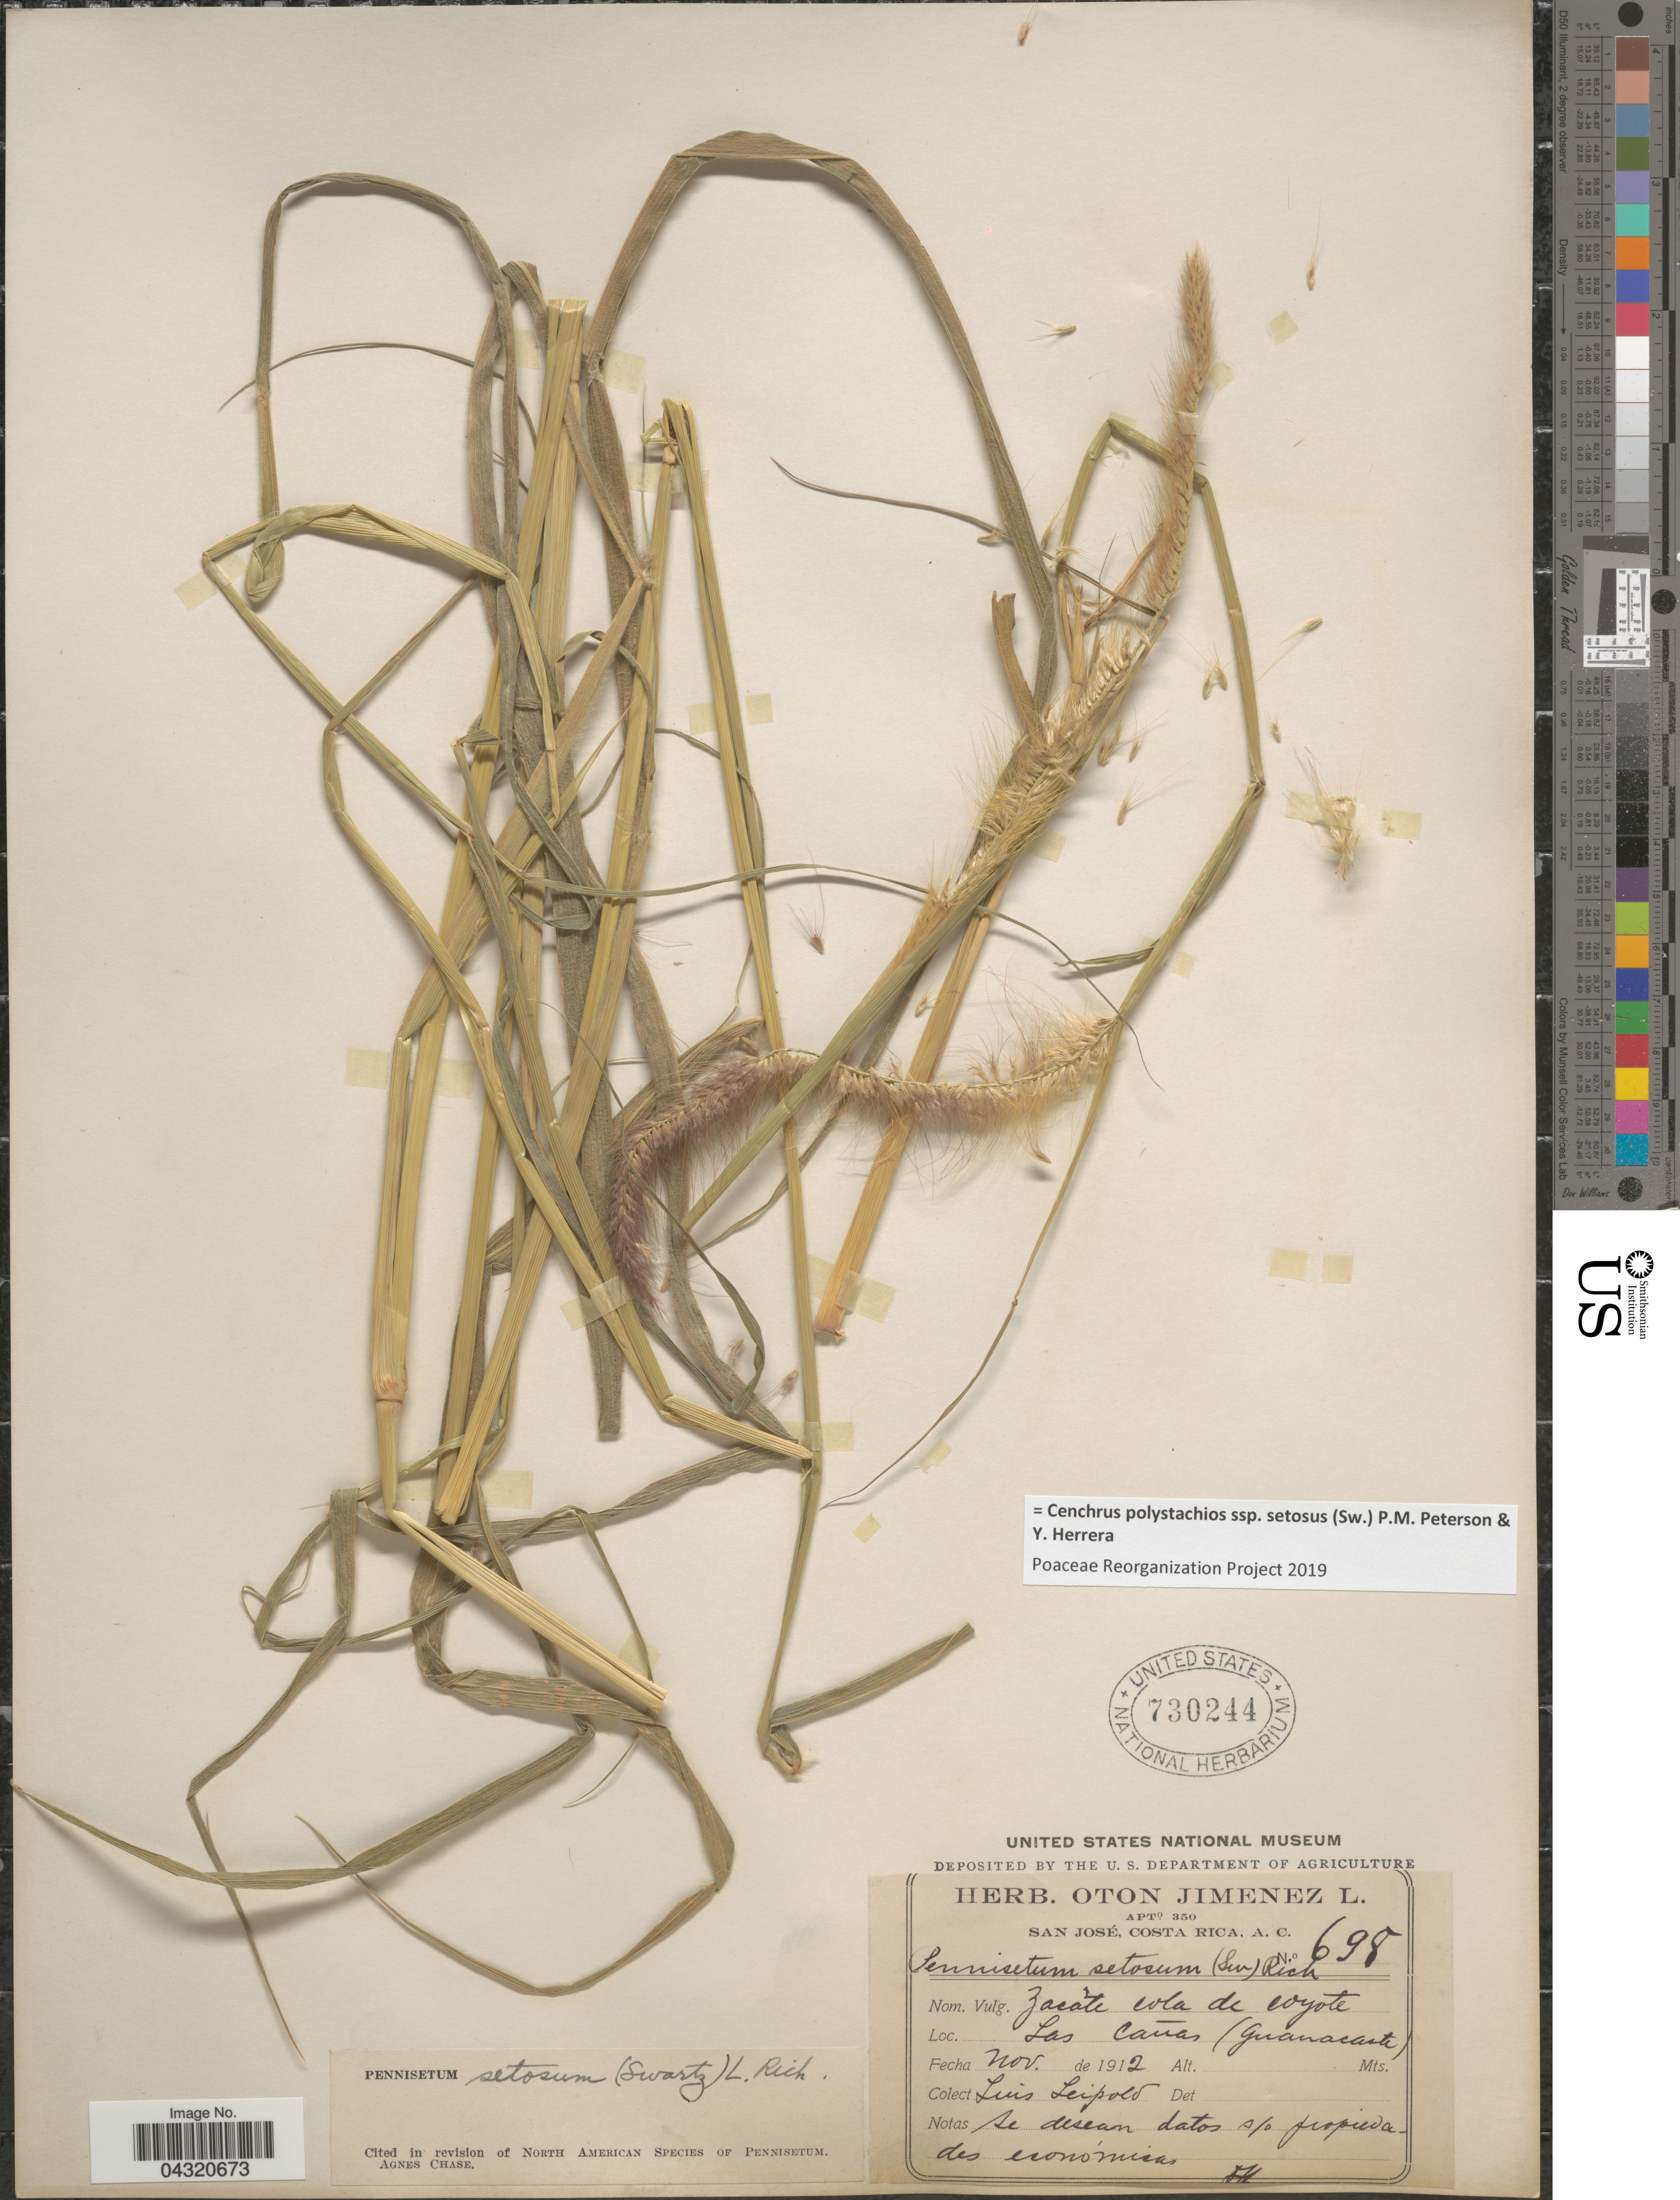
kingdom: Plantae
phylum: Tracheophyta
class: Liliopsida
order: Poales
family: Poaceae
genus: Cenchrus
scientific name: Cenchrus polystachios subsp. setosus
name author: (Sw.) P.M. Peterson & Y. Herrera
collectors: L. Leipold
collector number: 698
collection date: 1912-11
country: Costa Rica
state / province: Guanacaste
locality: Las Cañas.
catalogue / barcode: US 730244